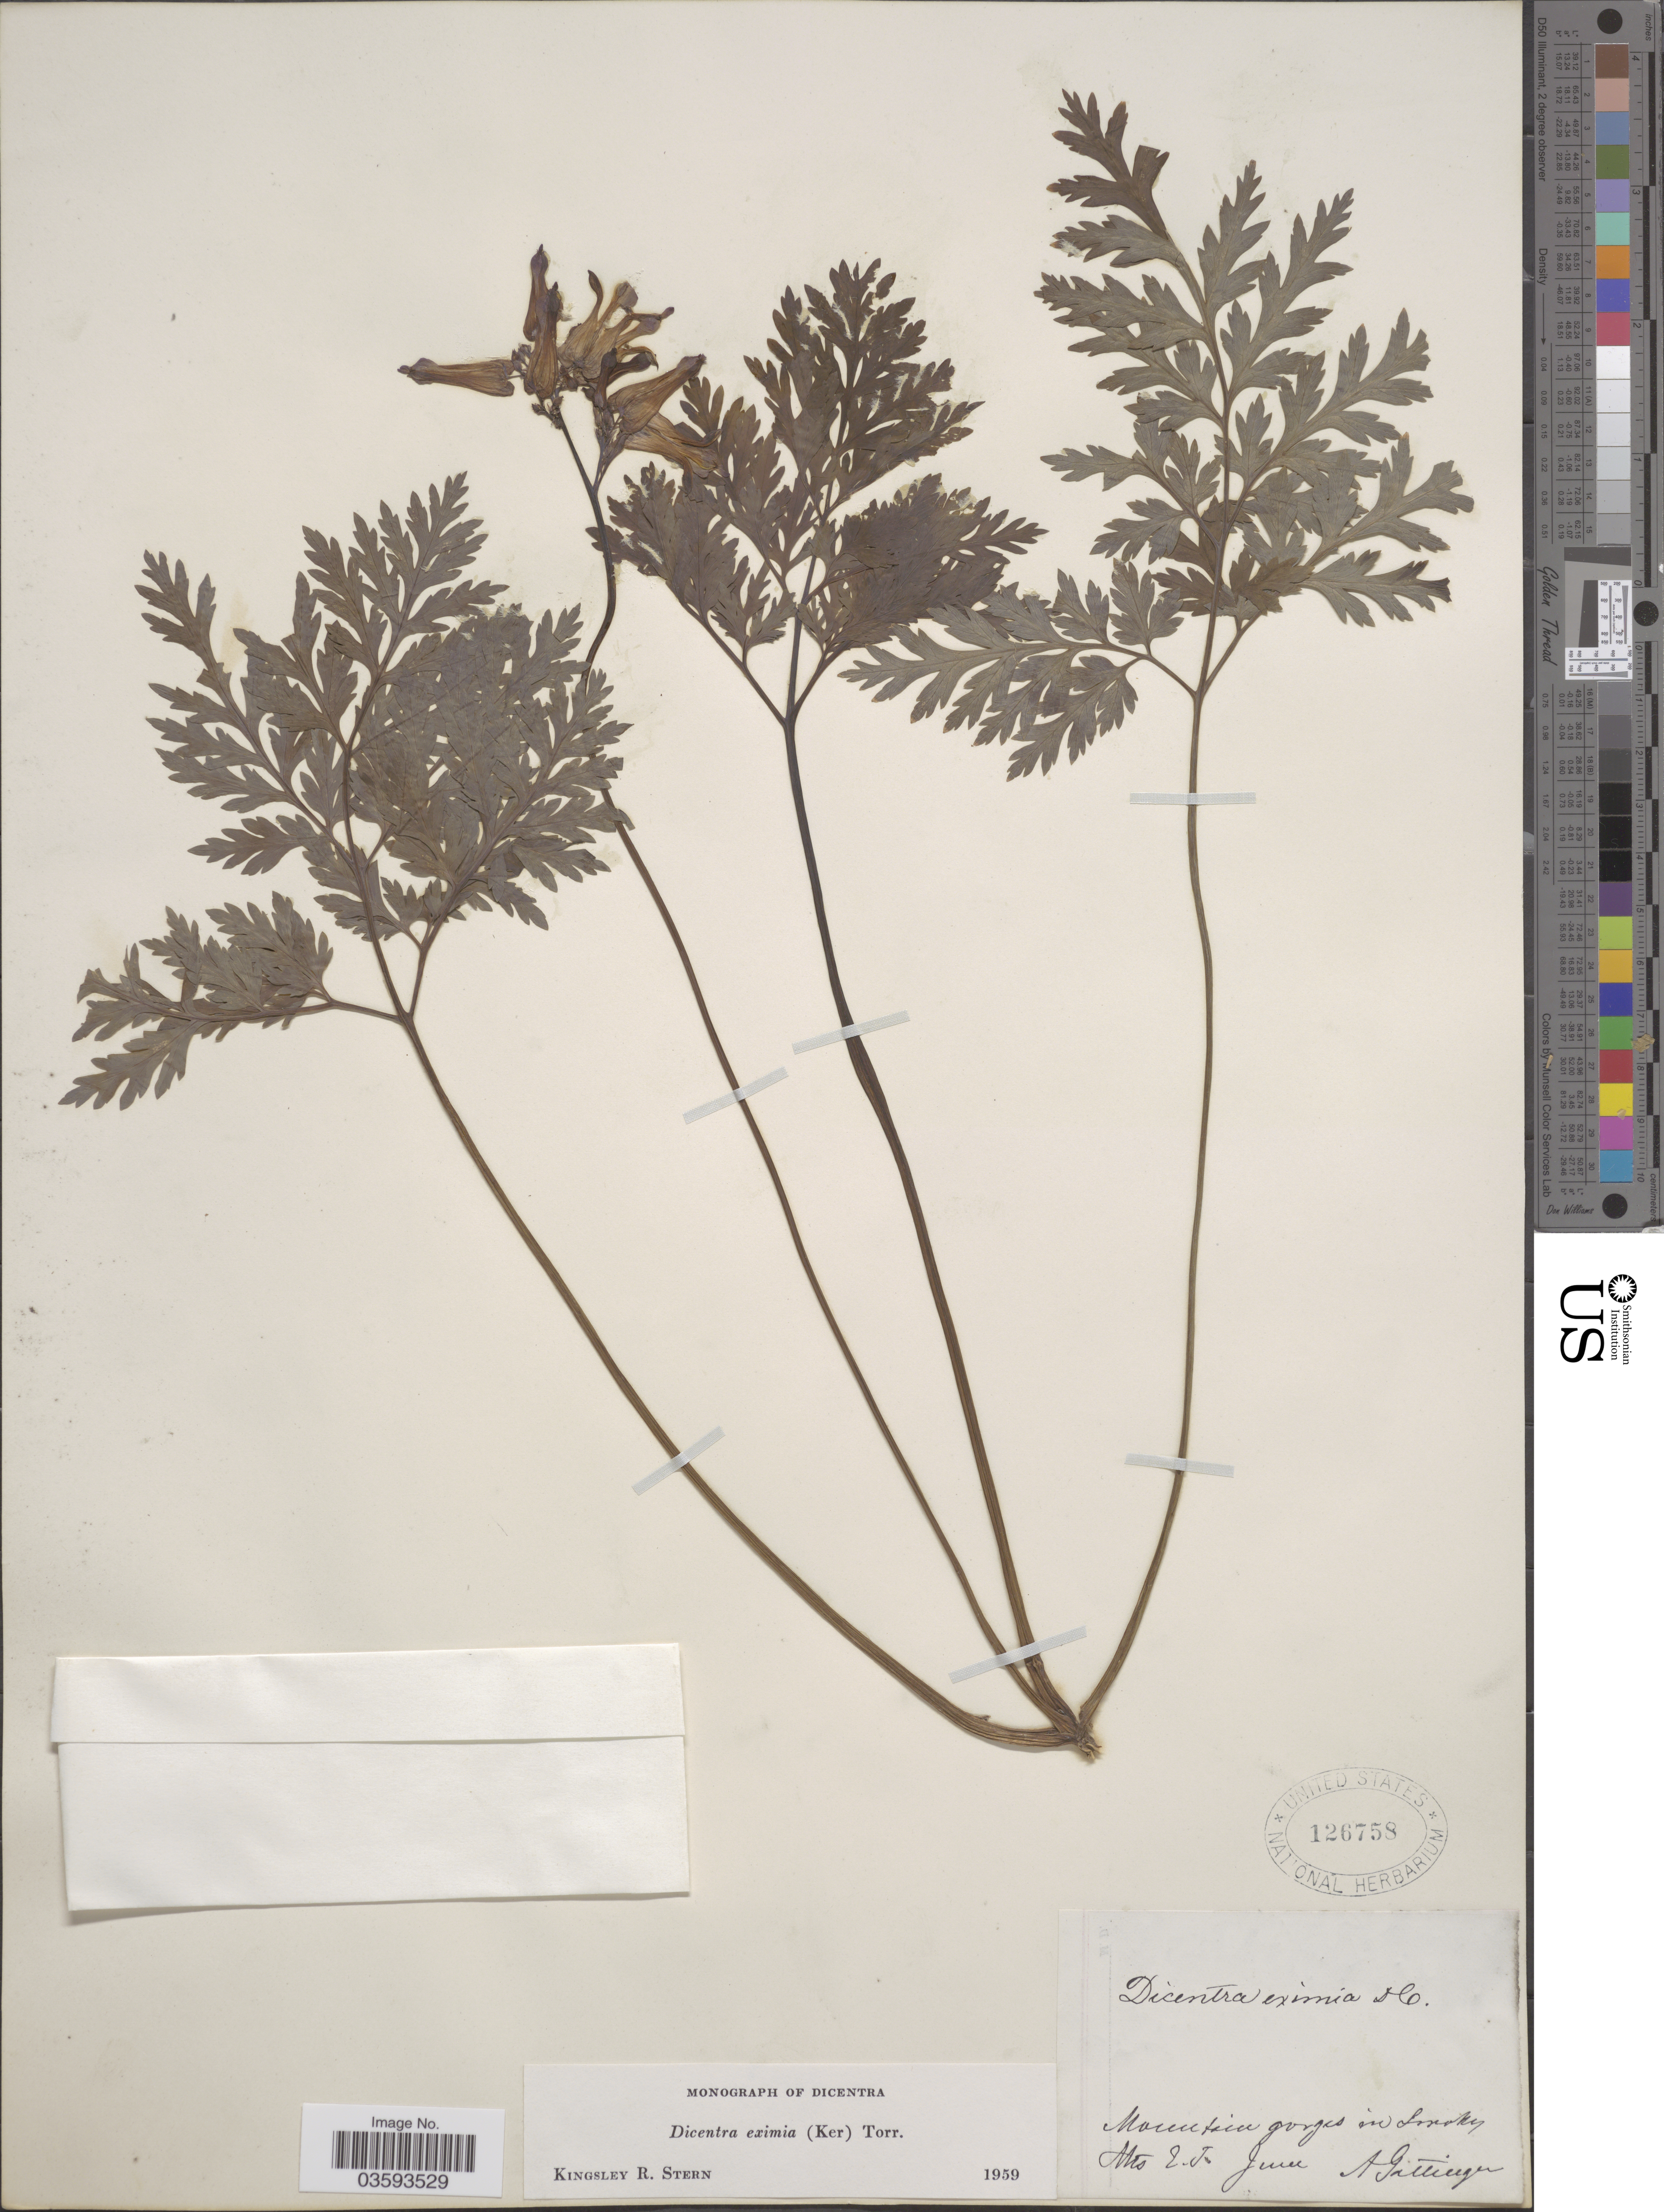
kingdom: Plantae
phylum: Tracheophyta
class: Magnoliopsida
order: Ranunculales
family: Papaveraceae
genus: Dicentra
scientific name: Dicentra eximia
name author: (Ker Gawl.) Torr.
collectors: A. Gattinger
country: United States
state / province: Tennessee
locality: Mountains gorges in Smoky Mts. E. T.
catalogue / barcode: US 126758